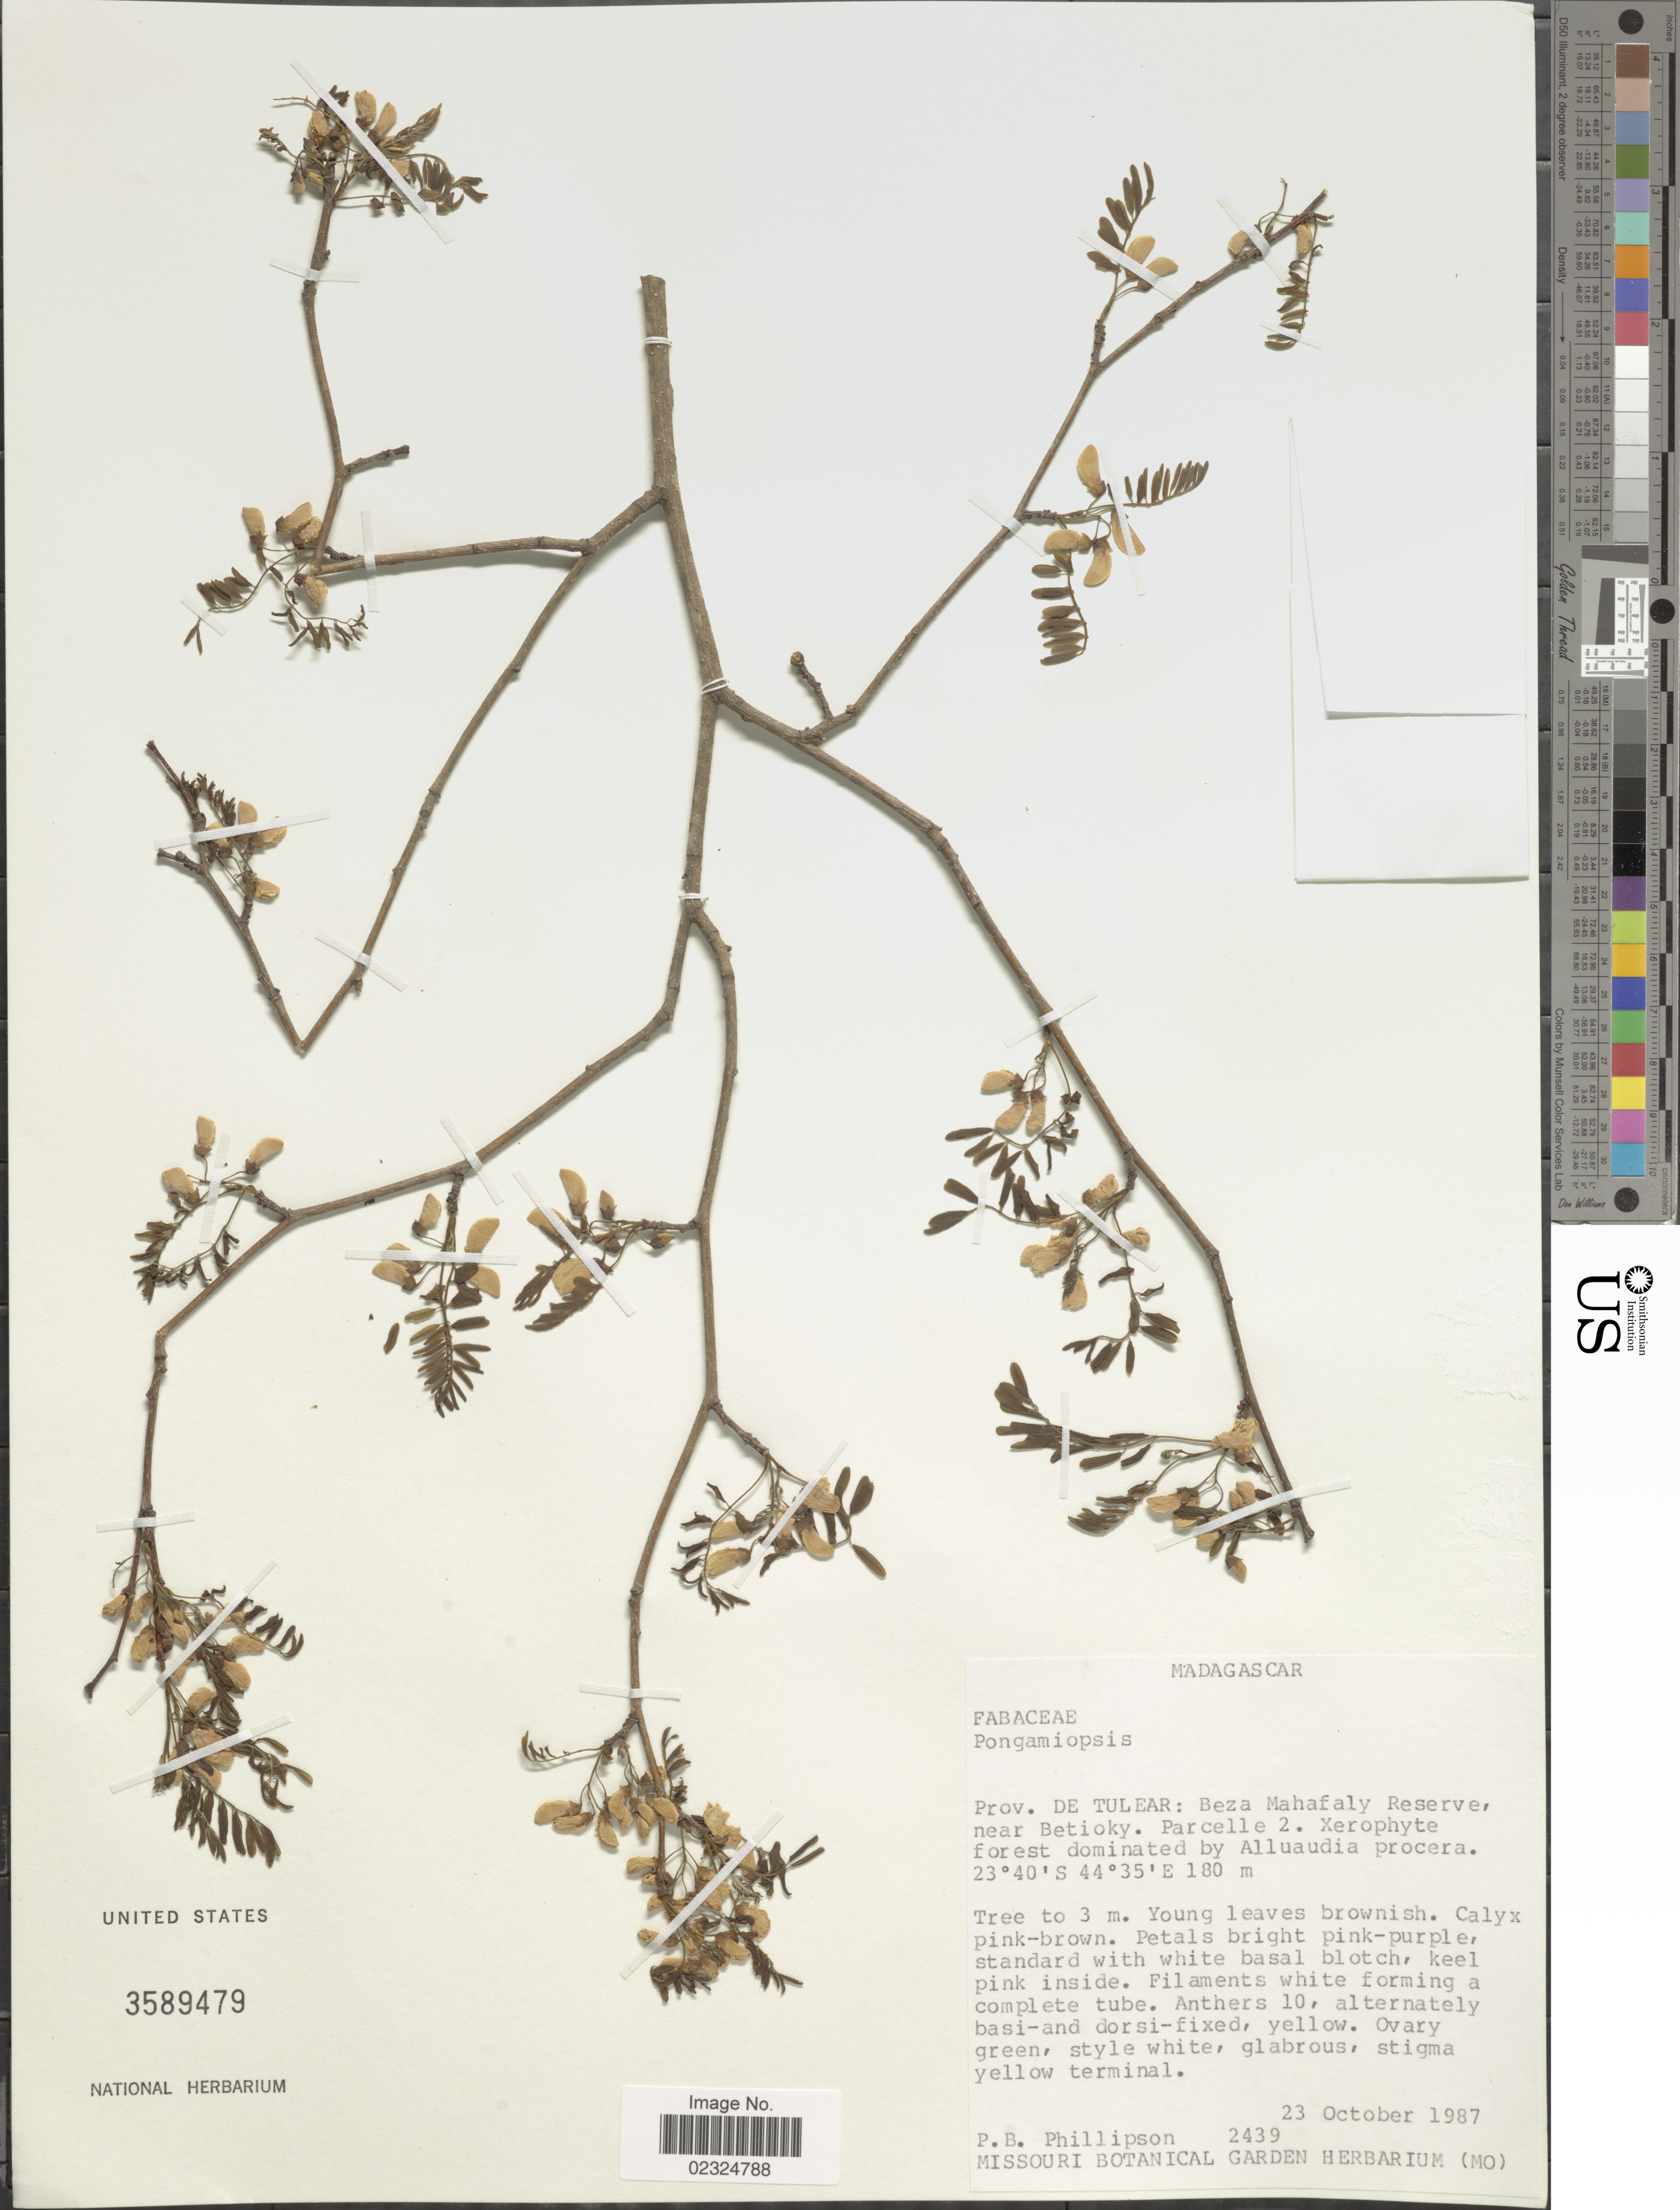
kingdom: Plantae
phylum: Tracheophyta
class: Magnoliopsida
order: Fabales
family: Fabaceae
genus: Pongamiopsis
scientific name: Pongamiopsis sp.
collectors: P. B. Phillipson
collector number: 2439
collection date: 1987-10-23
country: Madagascar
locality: Prov. de Tulear: Beza Mahafaly Reserve, near Betioly. Parcelle 2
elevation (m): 180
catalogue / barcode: US 3589479